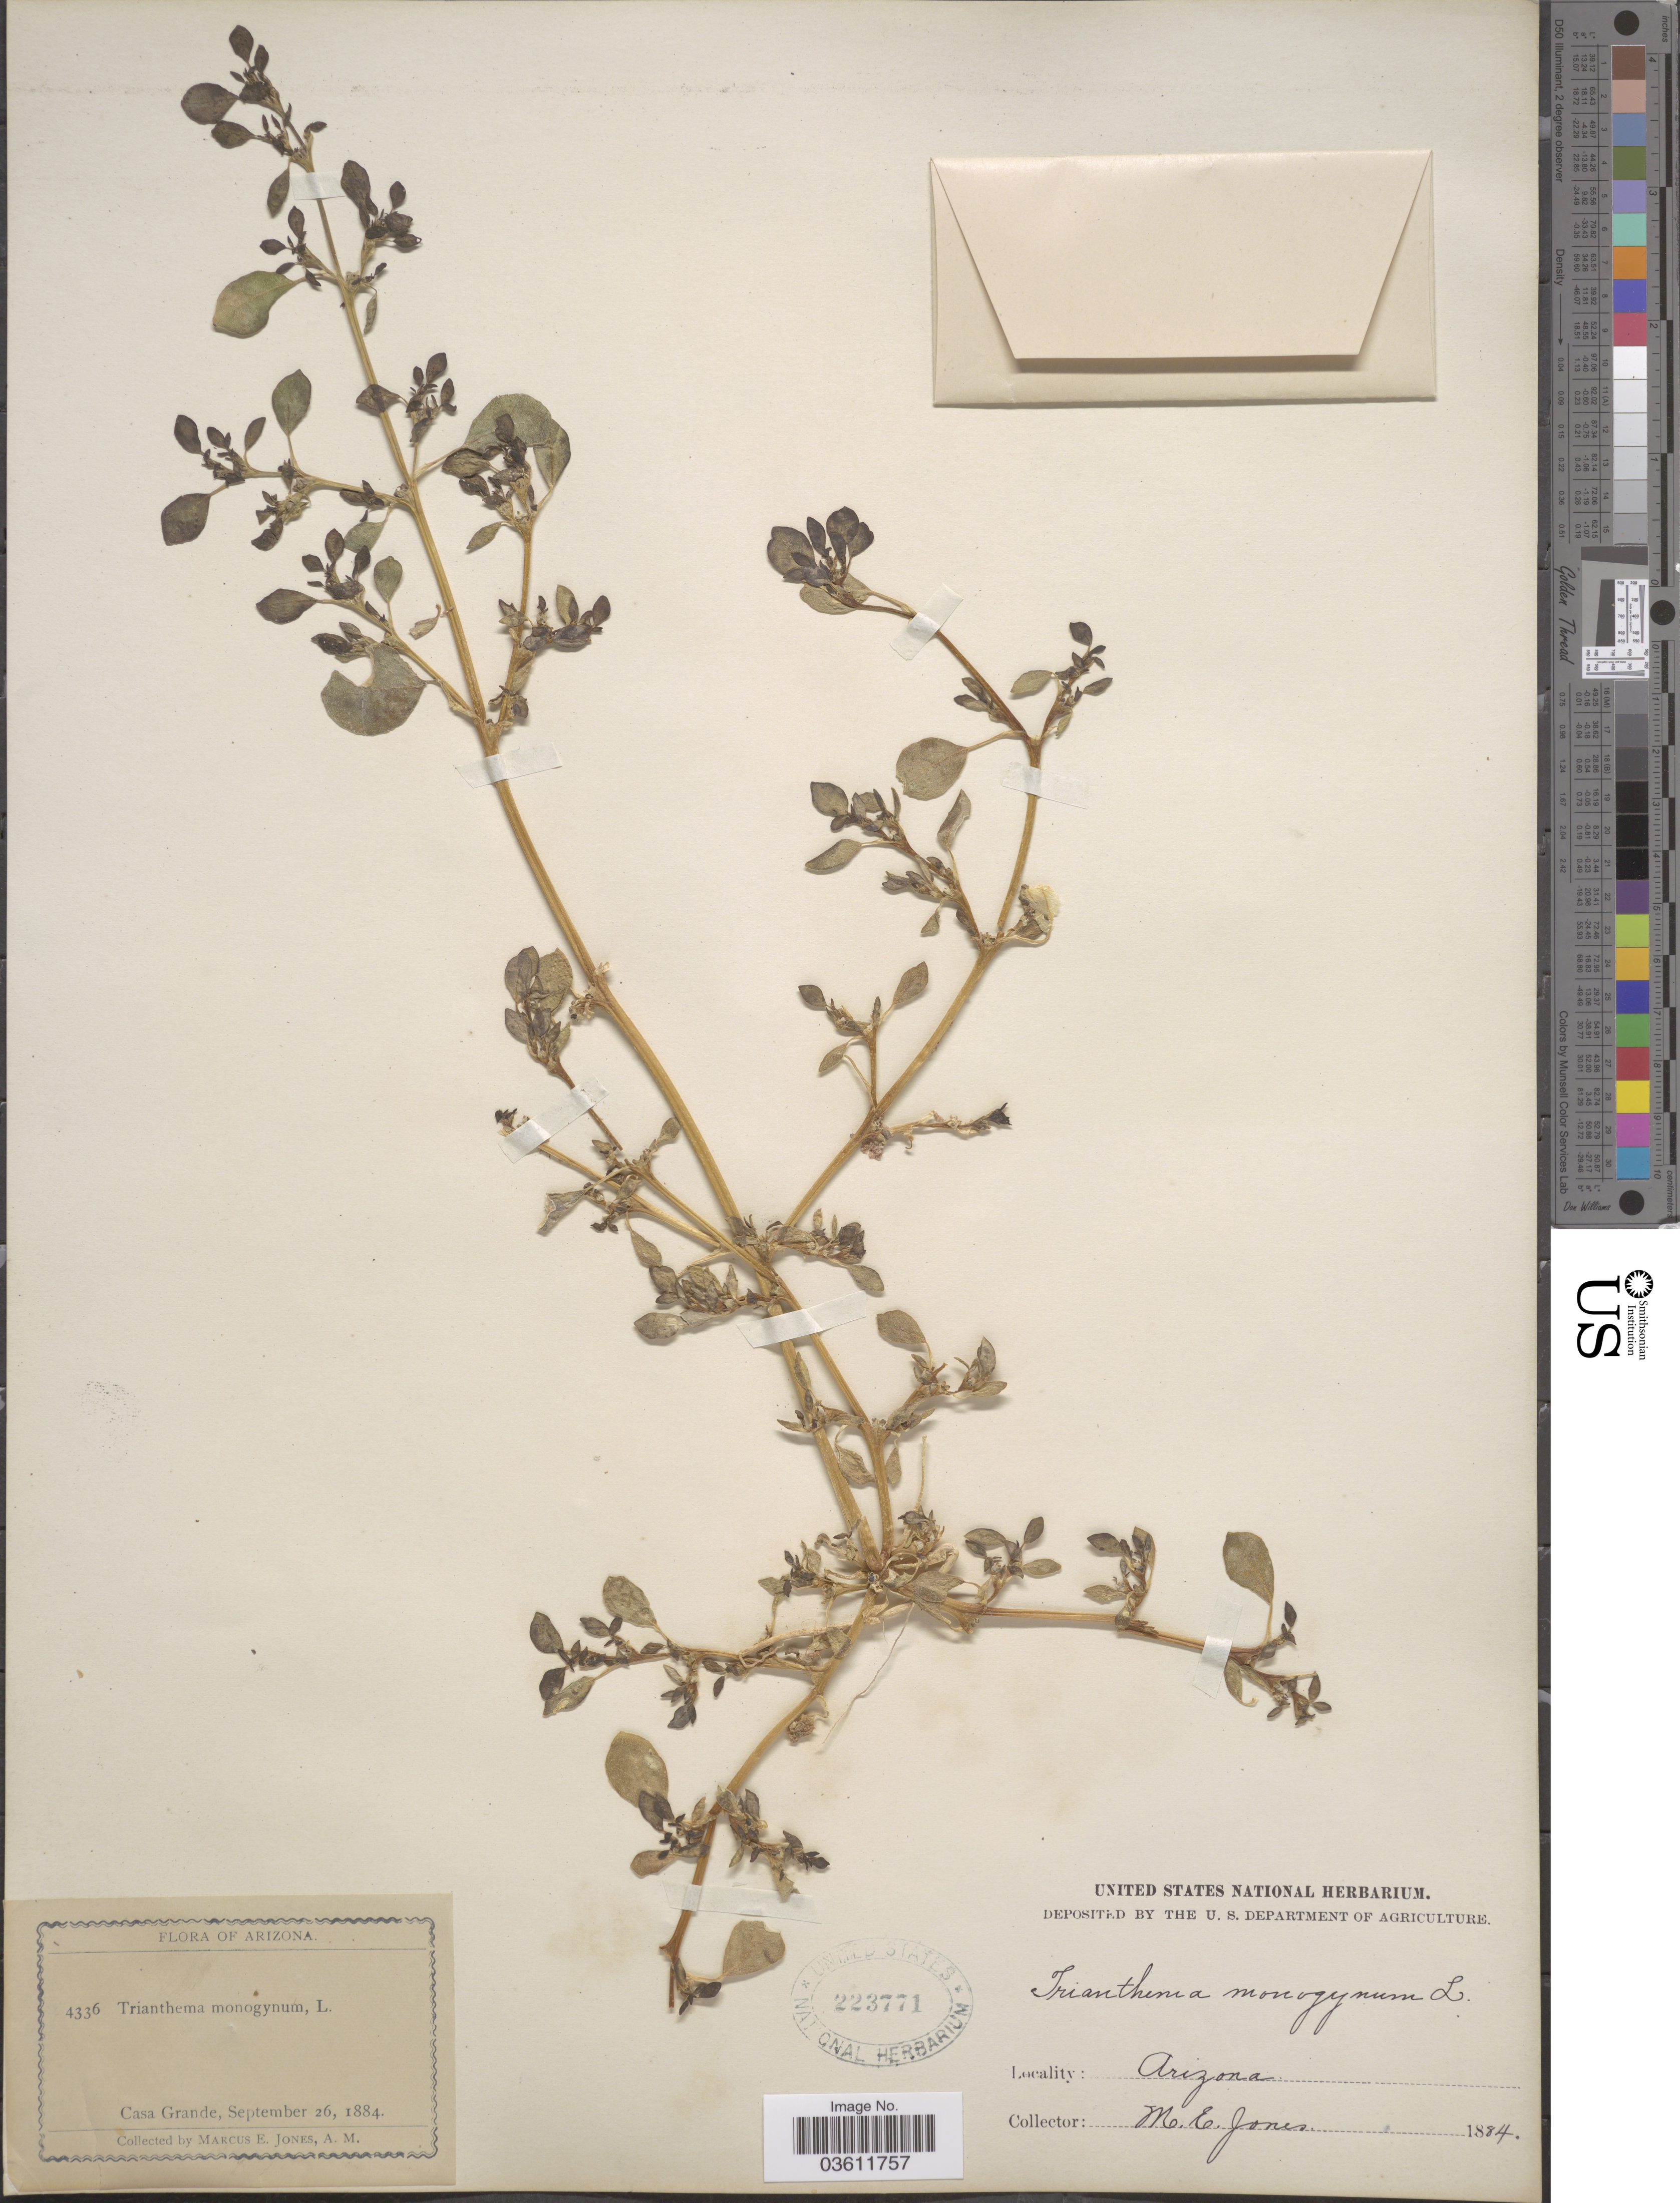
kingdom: Plantae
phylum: Tracheophyta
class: Magnoliopsida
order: Caryophyllales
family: Aizoaceae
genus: Trianthema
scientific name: Trianthema portulacastrum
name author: L.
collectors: M. E. Jones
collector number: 4336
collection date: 1884-09-26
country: United States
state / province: Arizona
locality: Casa Grande.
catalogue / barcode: US 223771